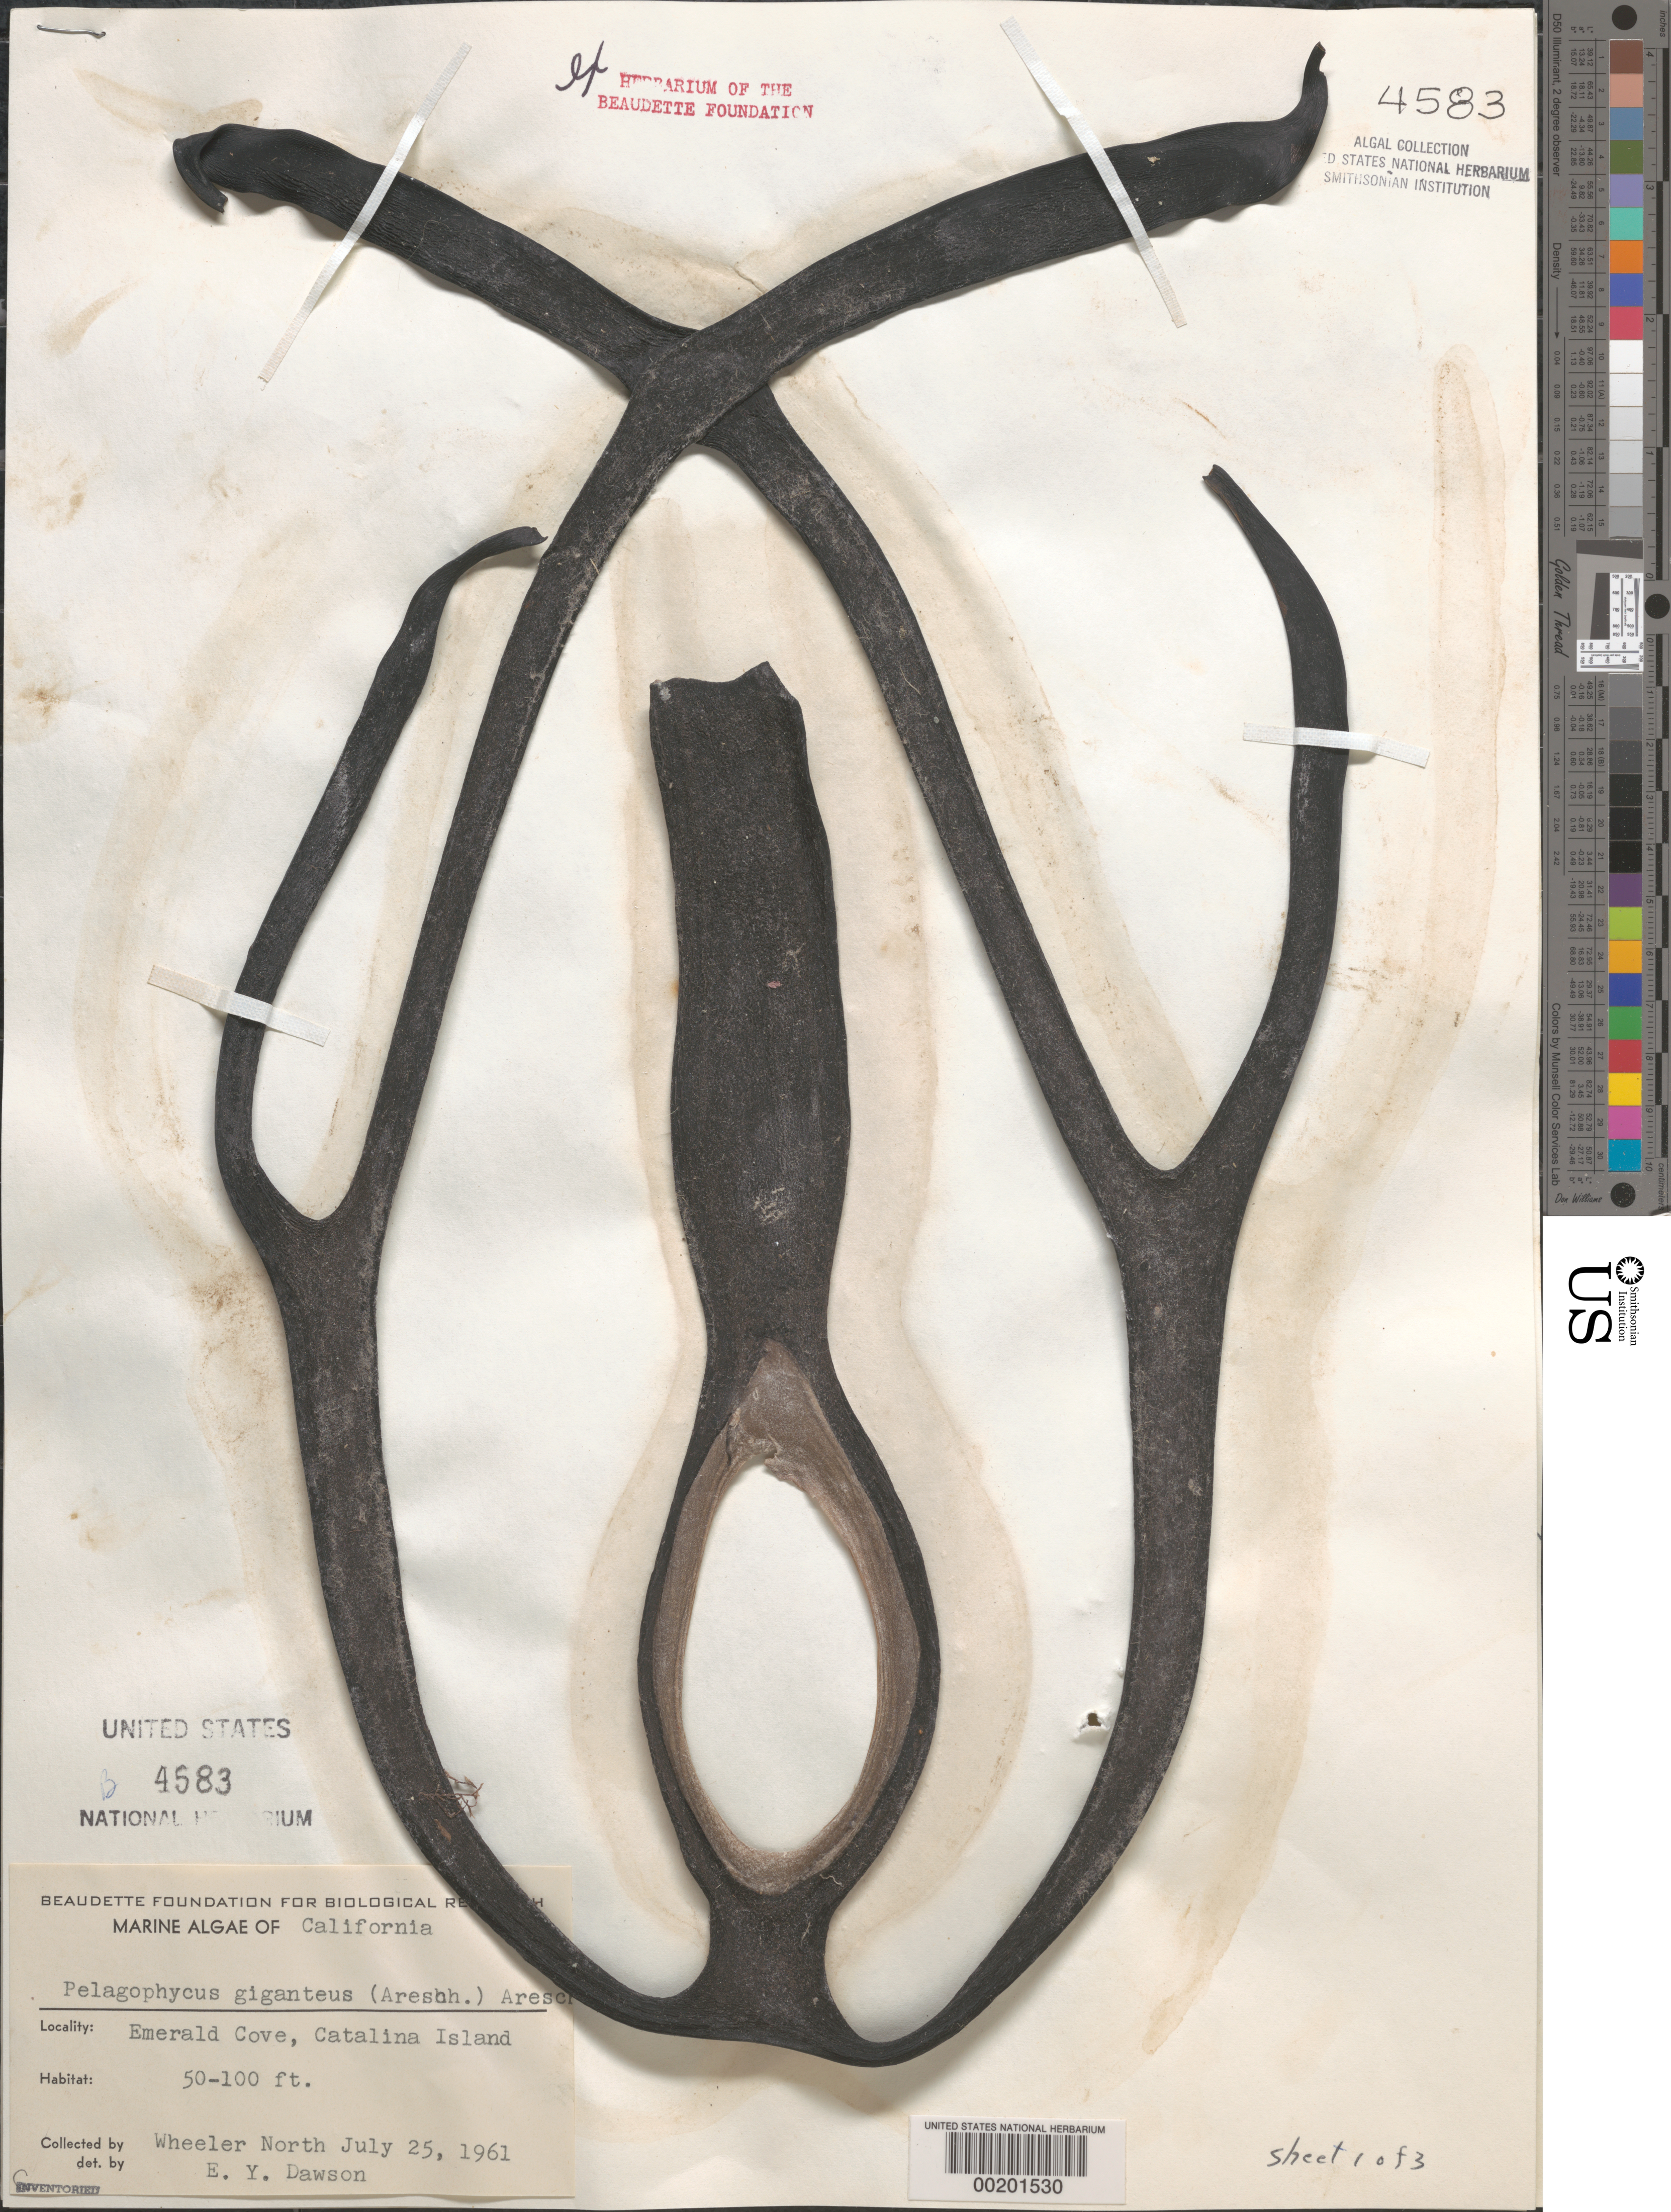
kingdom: Chromista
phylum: Ochrophyta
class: Phaeophyceae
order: Laminariales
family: Laminariaceae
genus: Pelagophycus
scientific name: Pelagophycus porra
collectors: W. North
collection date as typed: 25 Jul 1961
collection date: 1961-07-25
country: United States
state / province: California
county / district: Los Angeles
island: Santa Catalina Island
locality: Emerald Cove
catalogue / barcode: US 4583